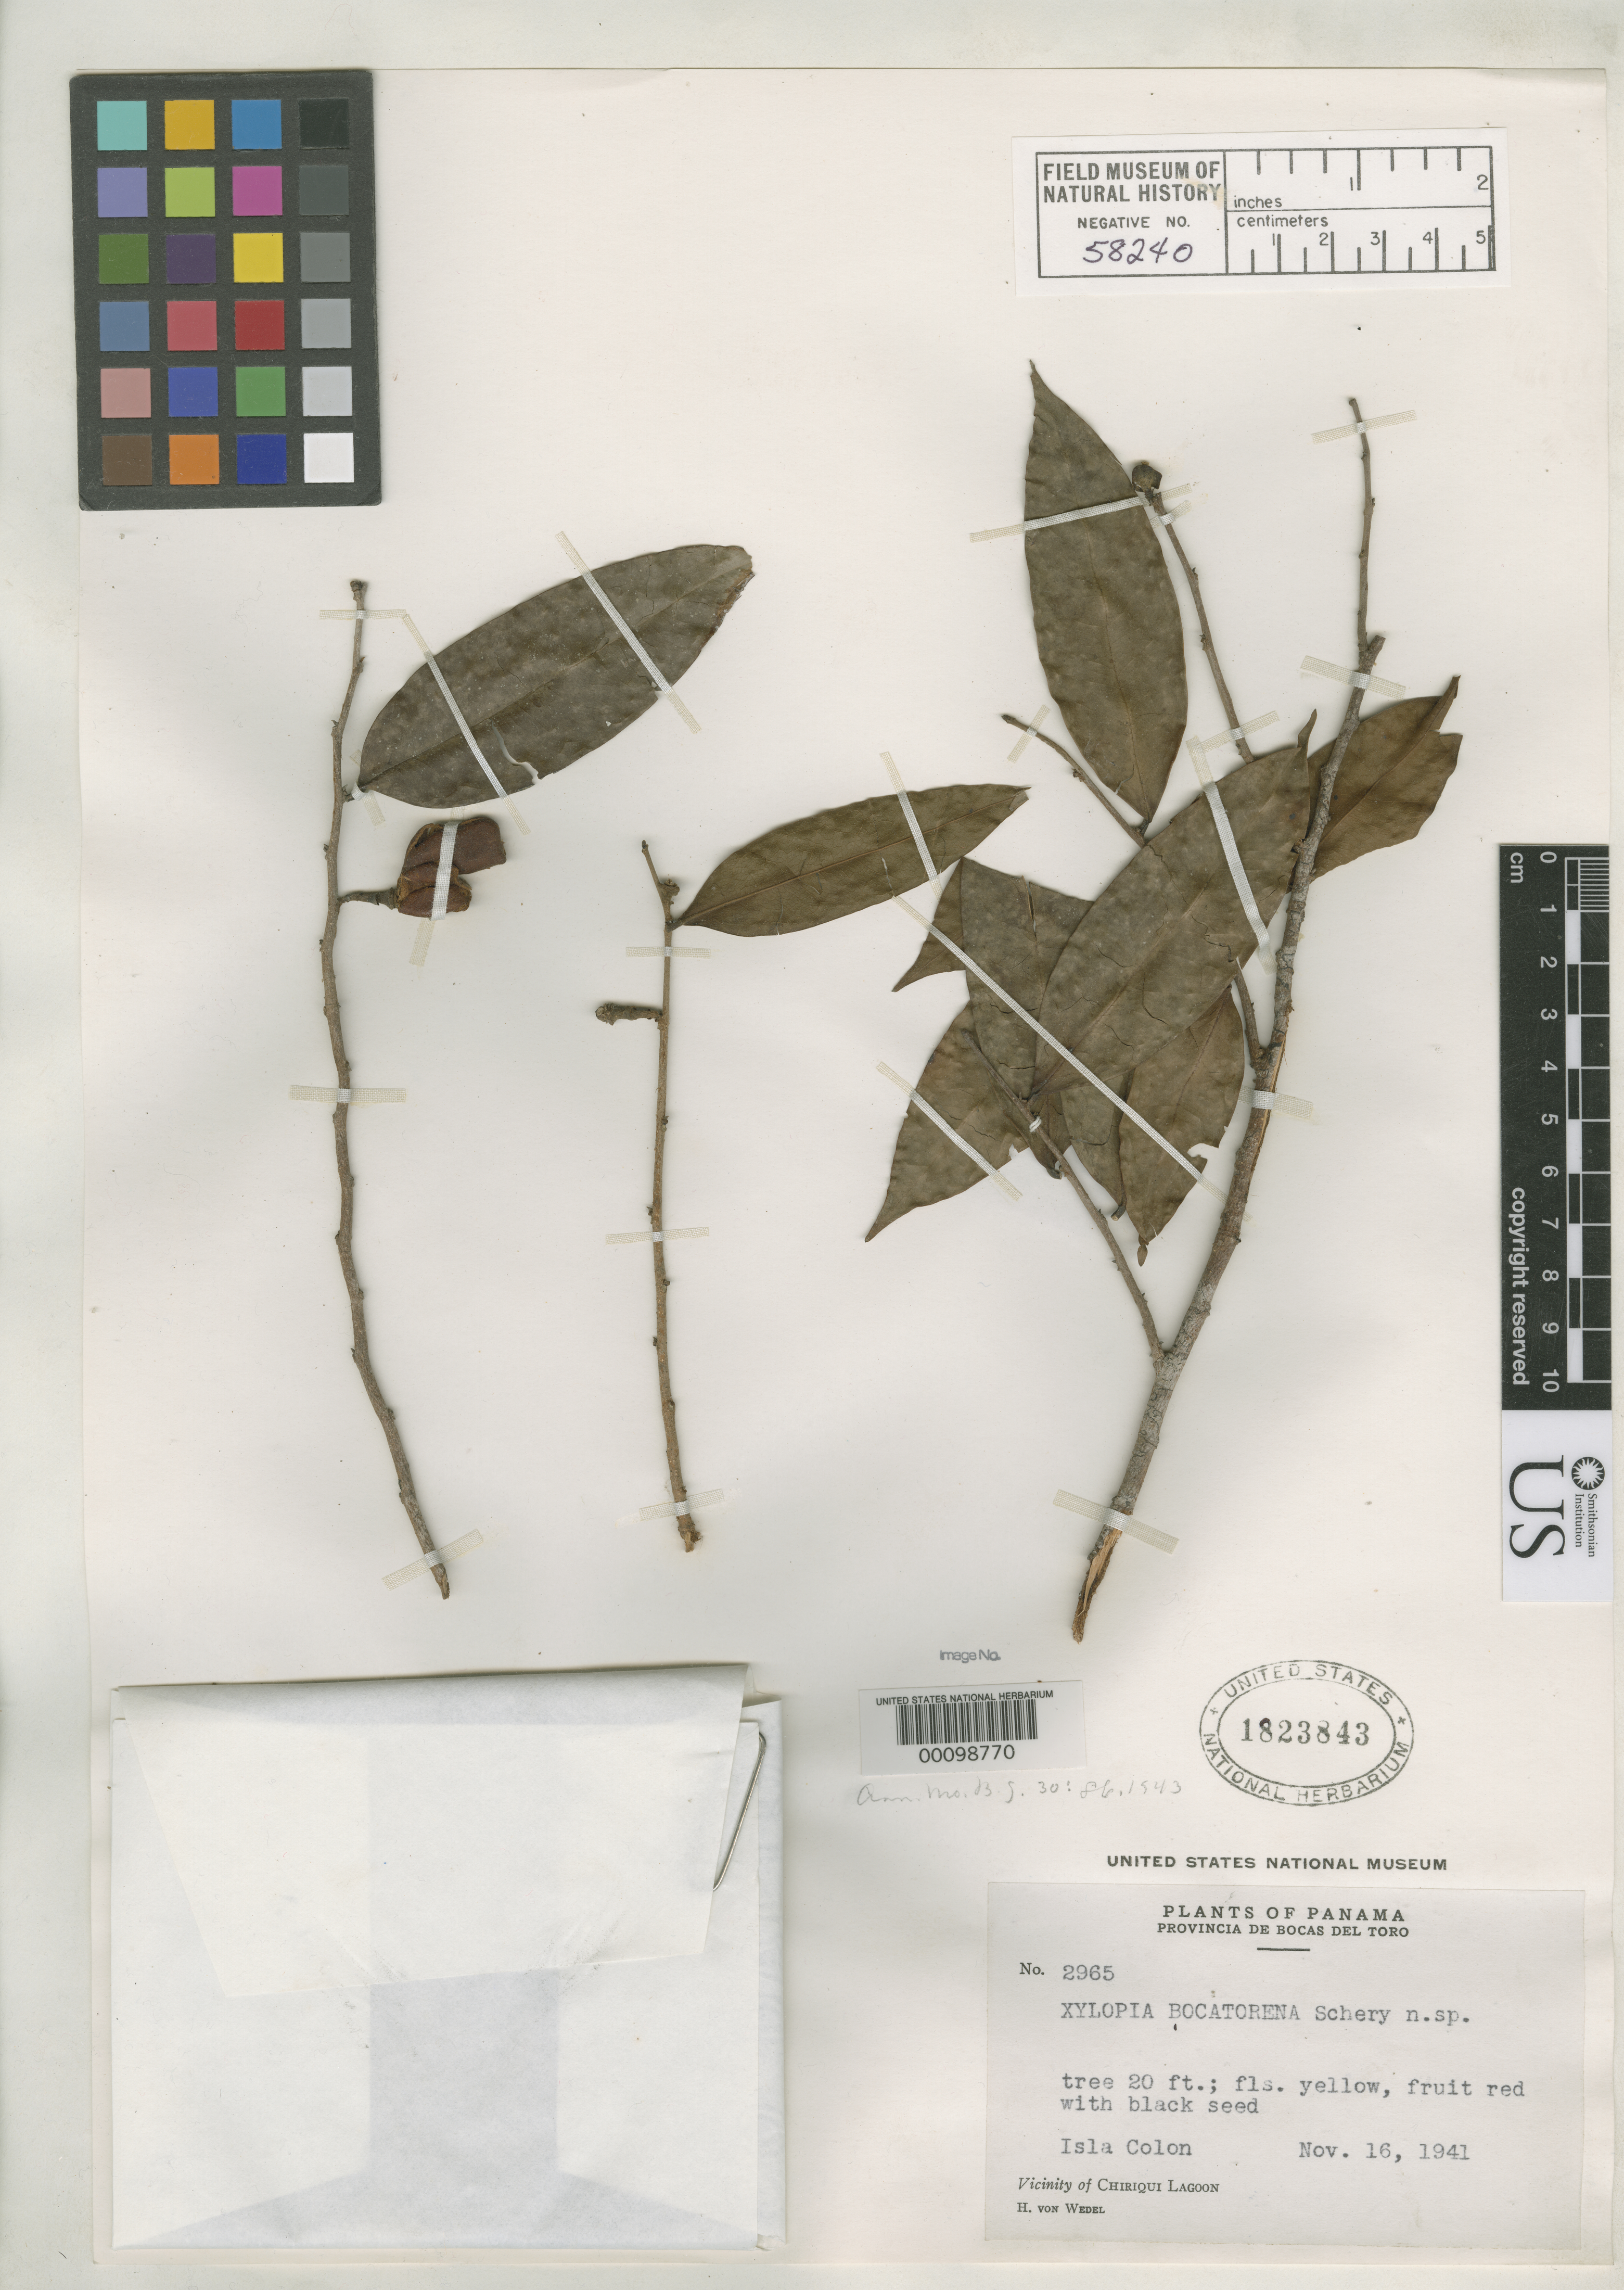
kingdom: Plantae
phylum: Tracheophyta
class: Magnoliopsida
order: Magnoliales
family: Annonaceae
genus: Xylopia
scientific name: Xylopia bocatorena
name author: Schery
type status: Isotype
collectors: H. von Wedel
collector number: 2965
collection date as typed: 16 Nov 1941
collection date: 1941-11-16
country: Panama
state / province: Bocas del Toro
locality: Isla Colon, vicinity of Chiriqui Lagoon.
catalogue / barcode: US 1823843